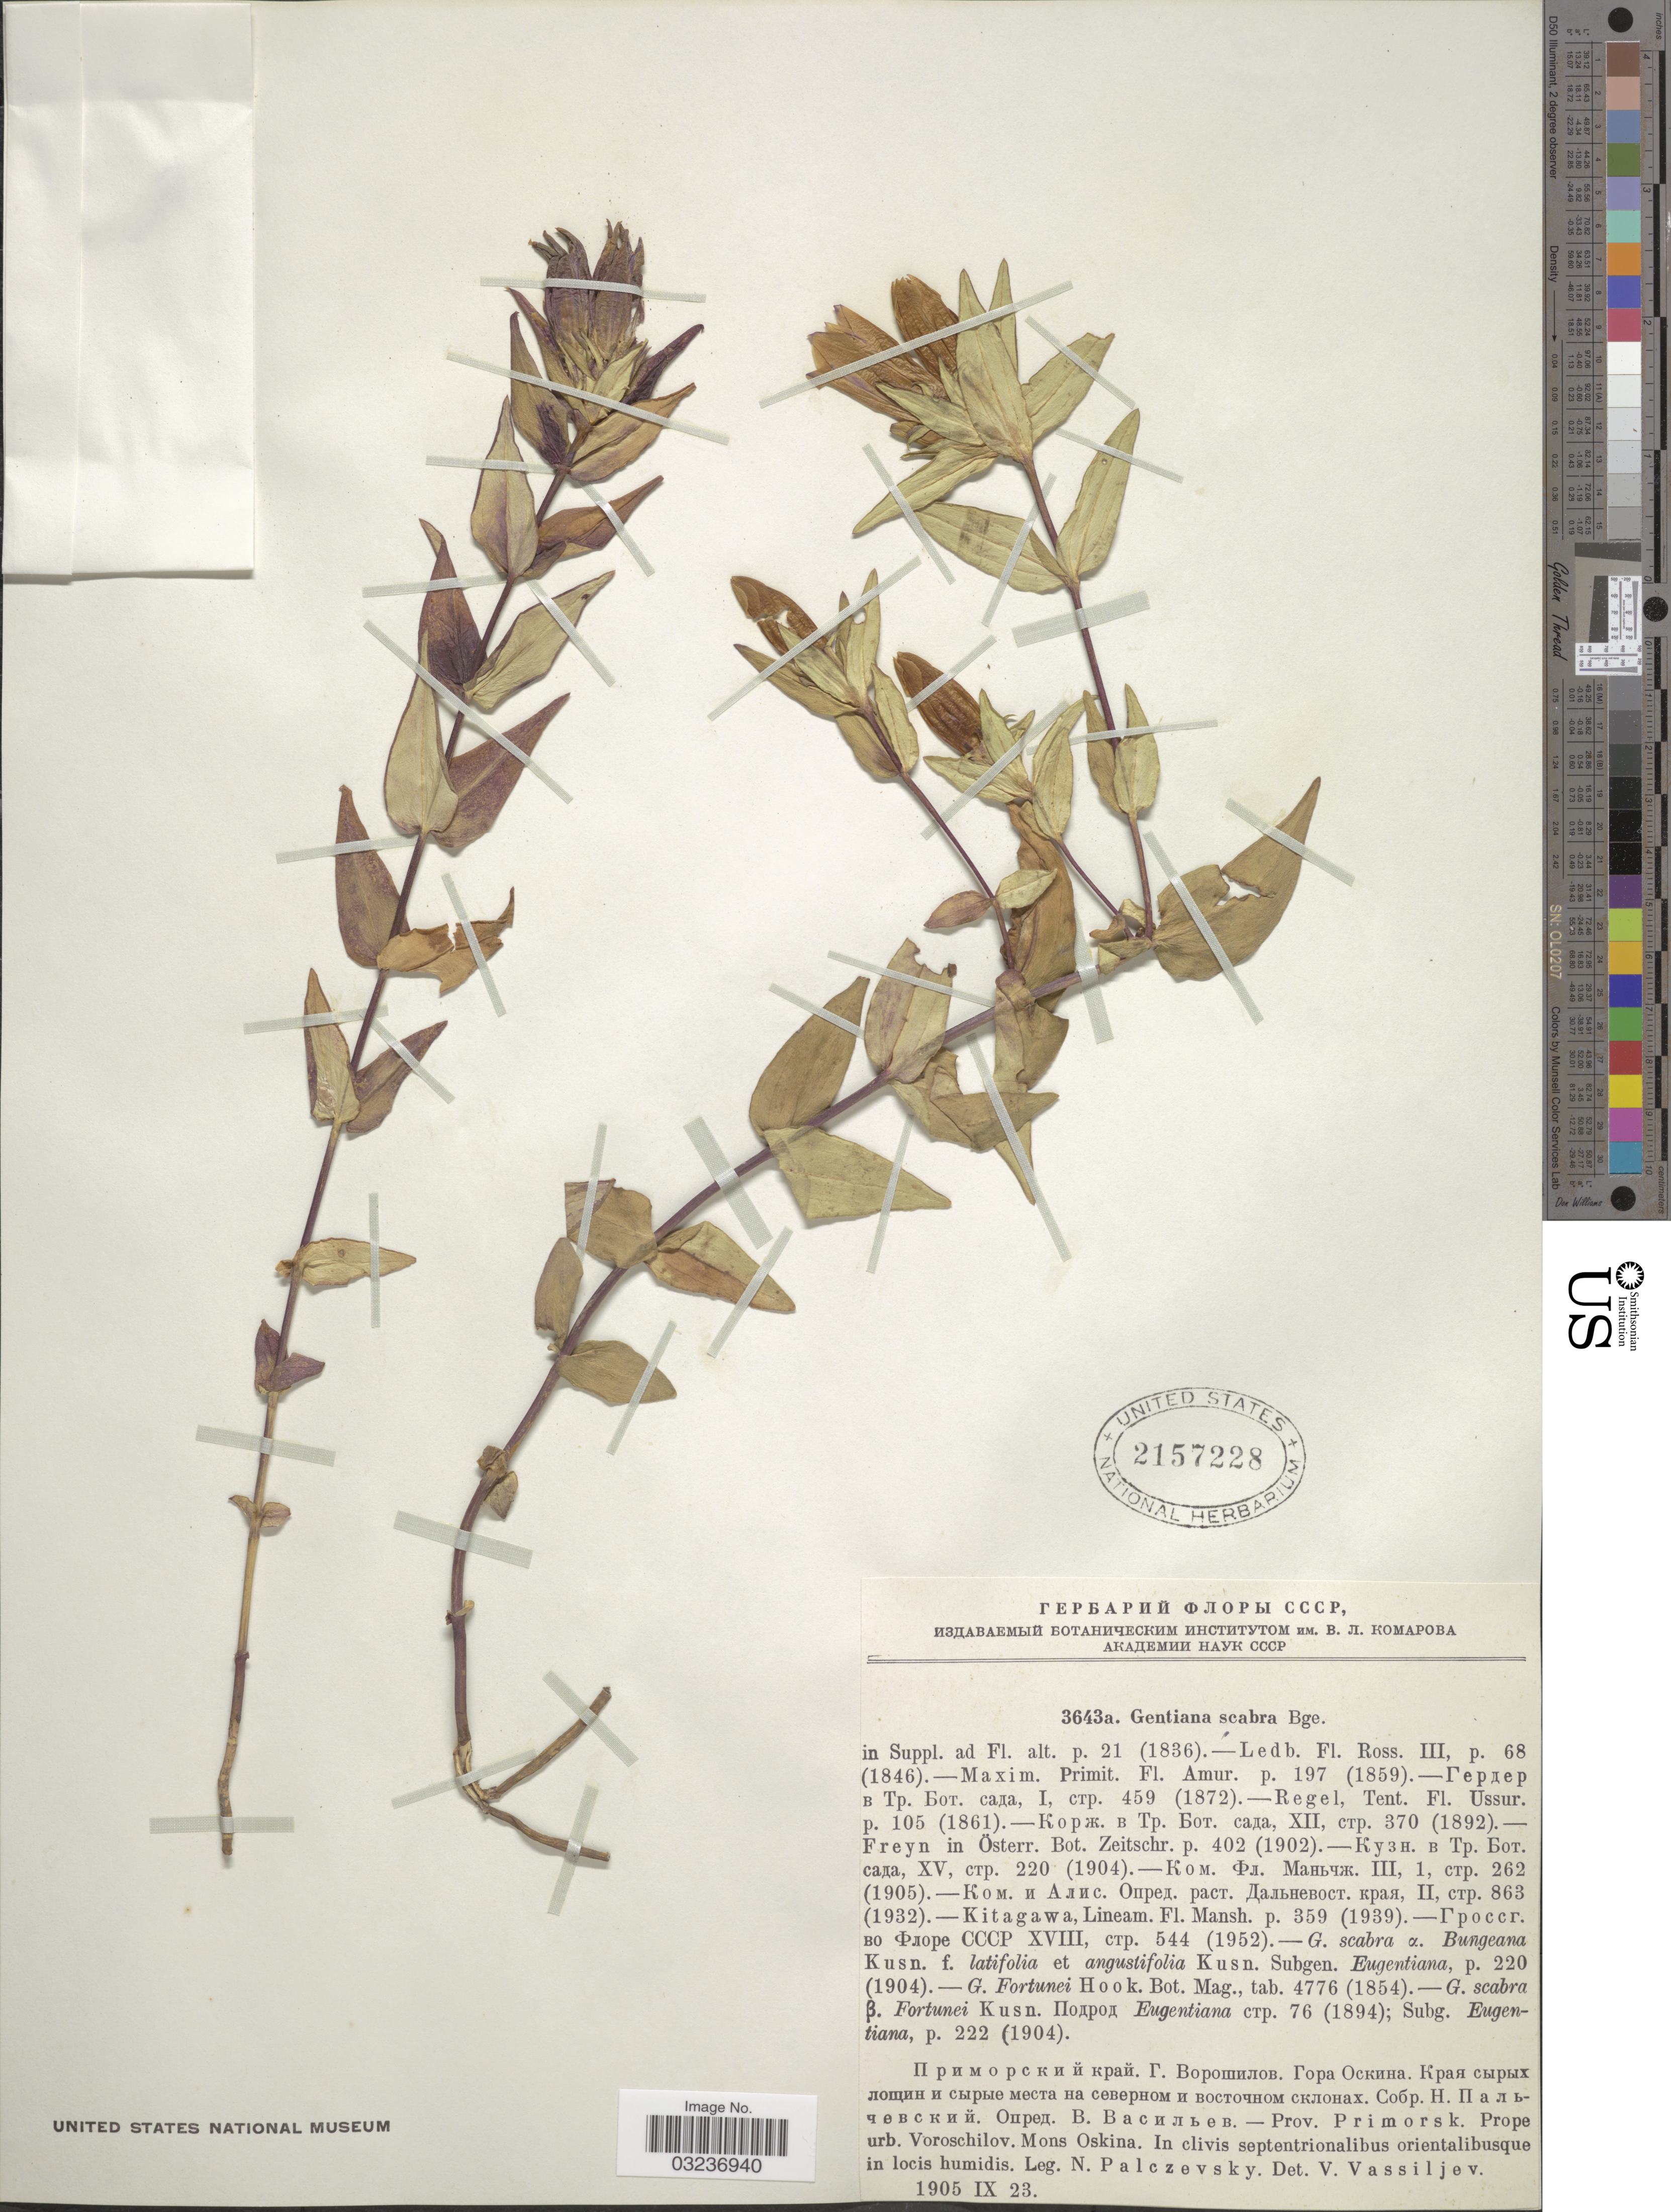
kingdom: Plantae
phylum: Tracheophyta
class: Magnoliopsida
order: Gentianales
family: Gentianaceae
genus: Gentiana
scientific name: Gentiana scabra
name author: Bunge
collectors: N. Palczevsky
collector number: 3643a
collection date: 1905-09-23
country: Russian Federation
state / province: Primorsky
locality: Prov. Primorsk, Prope urb. Voroschilov, Mons Oskina, In clivis septentrionalibus orientalibusque in locis humidis.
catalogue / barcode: US 2157228